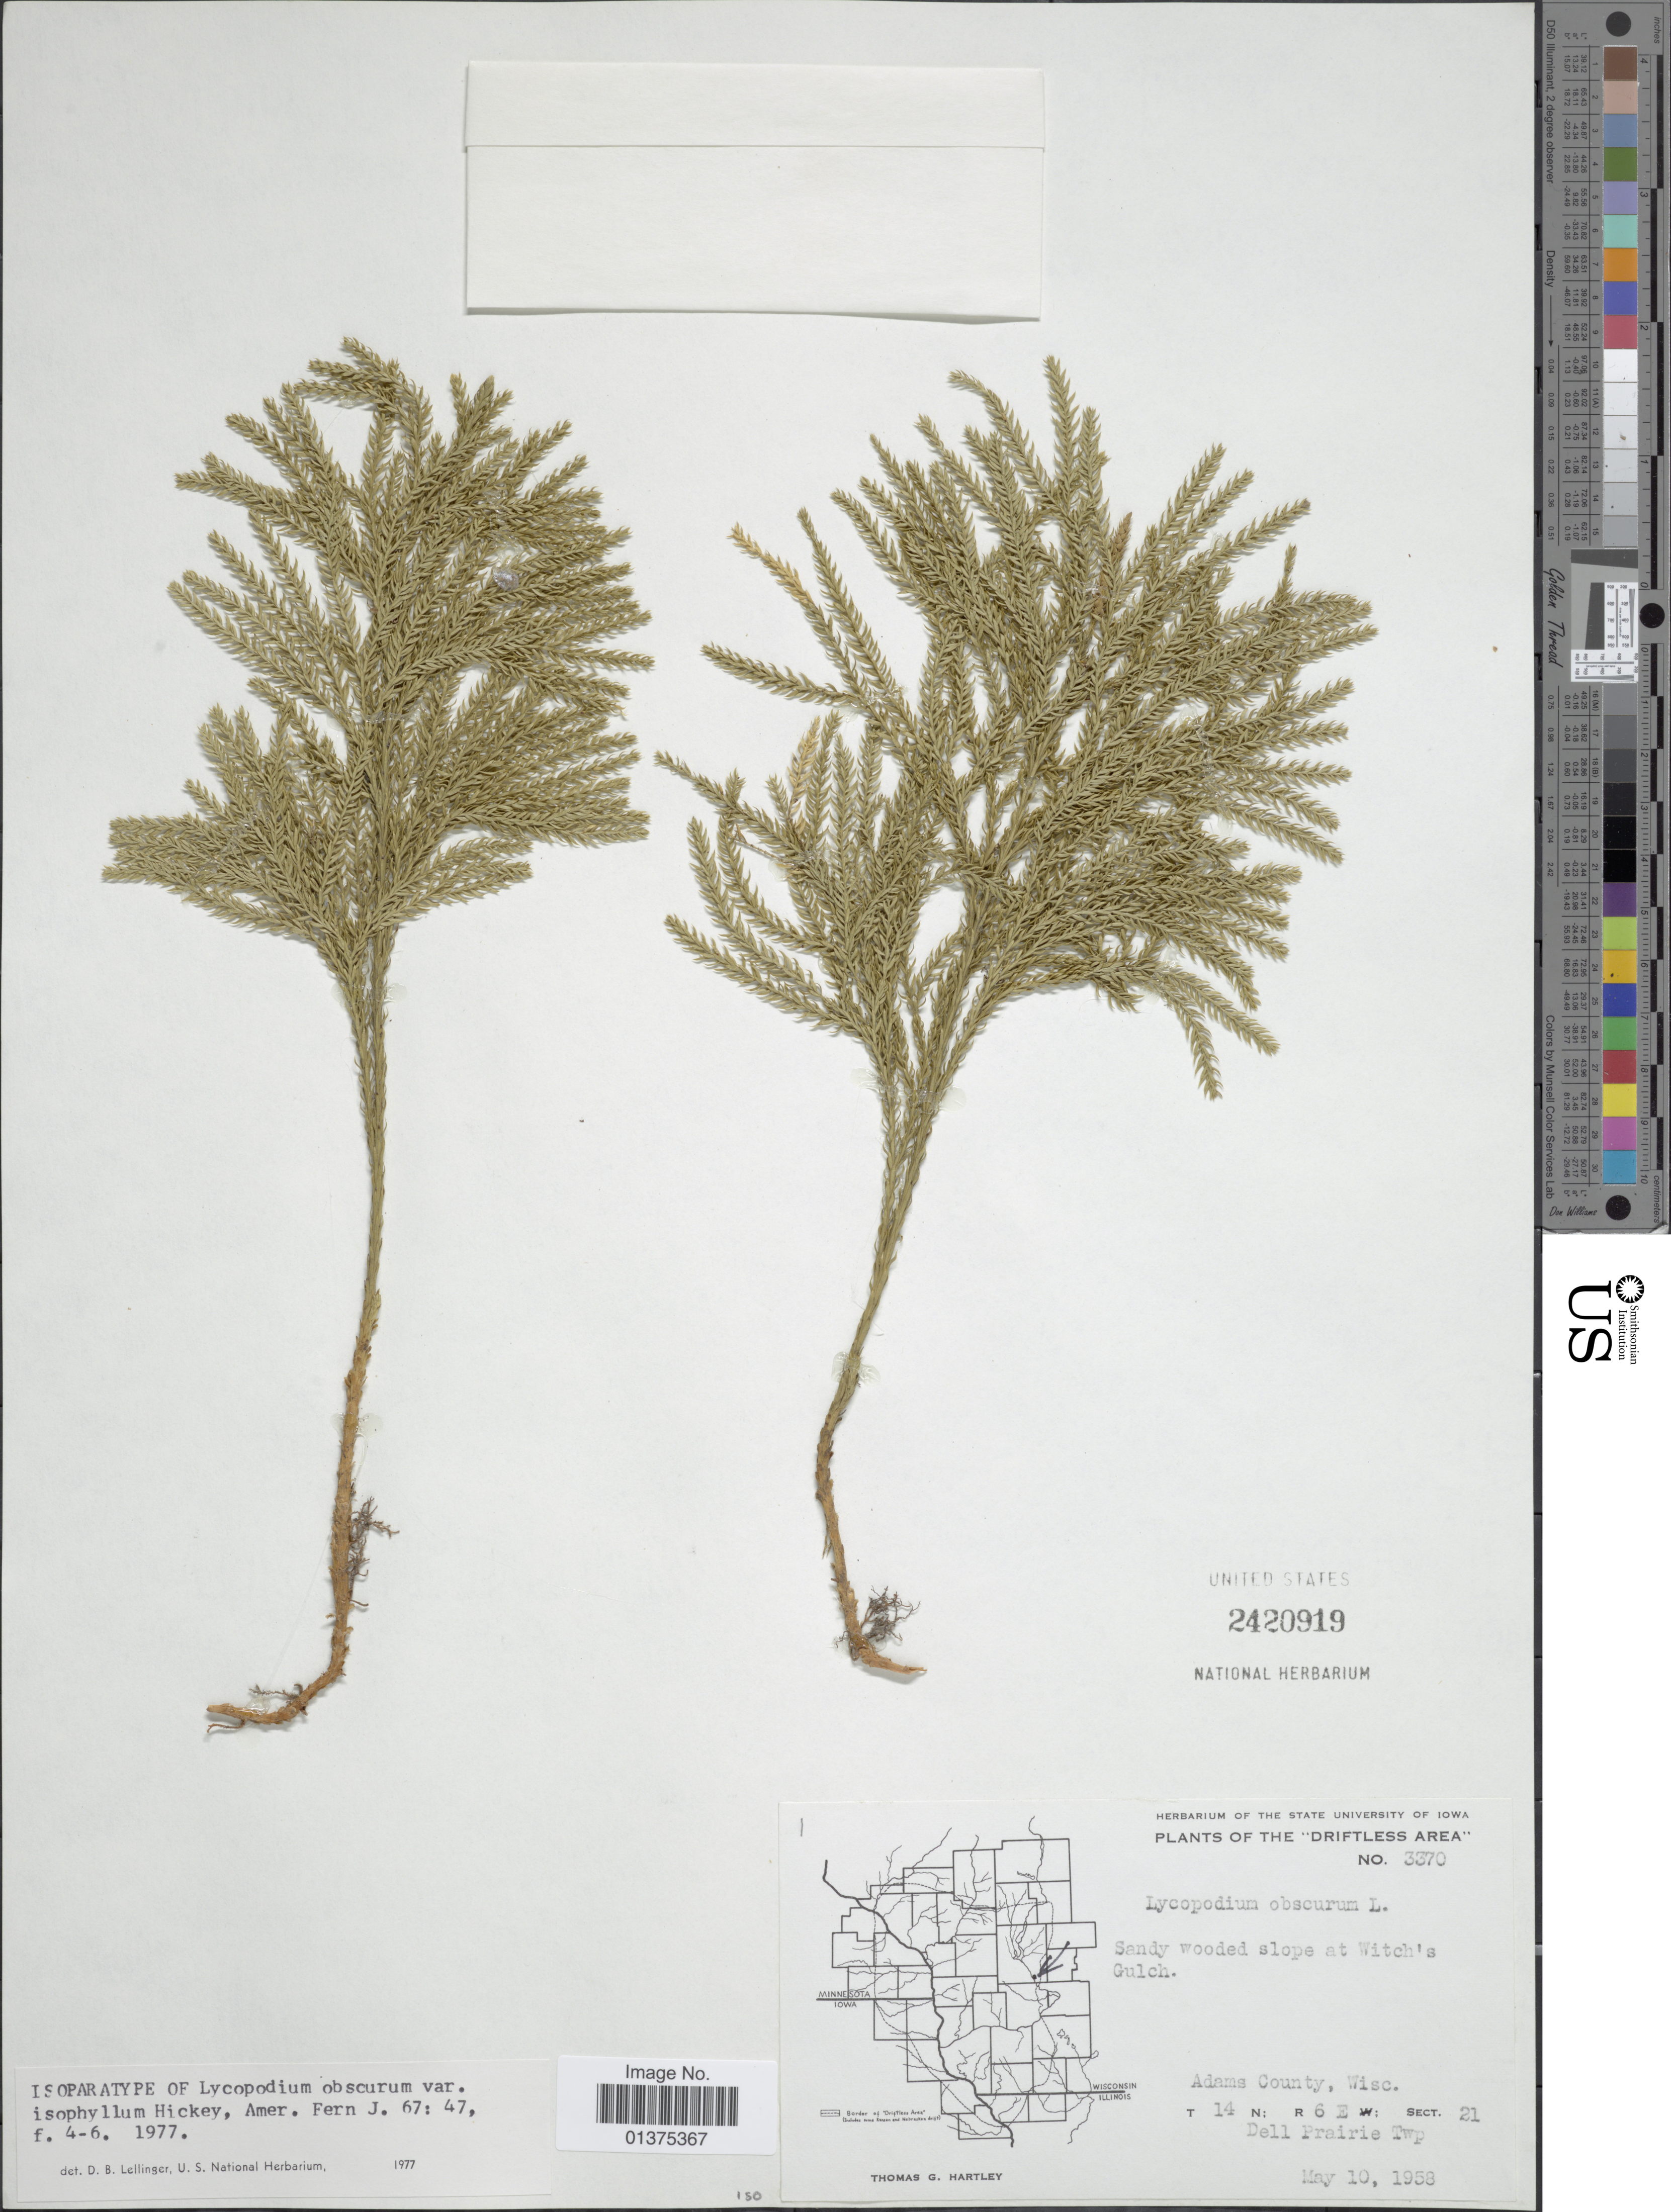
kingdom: Plantae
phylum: Tracheophyta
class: Lycopodiopsida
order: Lycopodiales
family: Lycopodiaceae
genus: Dendrolycopodium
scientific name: Dendrolycopodium hickeyi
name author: (W.H. Wagner et al.) A. Haines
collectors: T. G. Hartley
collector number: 3370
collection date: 1958-05-10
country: United States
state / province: Wisconsin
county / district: Adams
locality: Driftless Area, Adams County, T14N: R6E; sect. 21, Dell Prairie Twp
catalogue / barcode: US 2420919